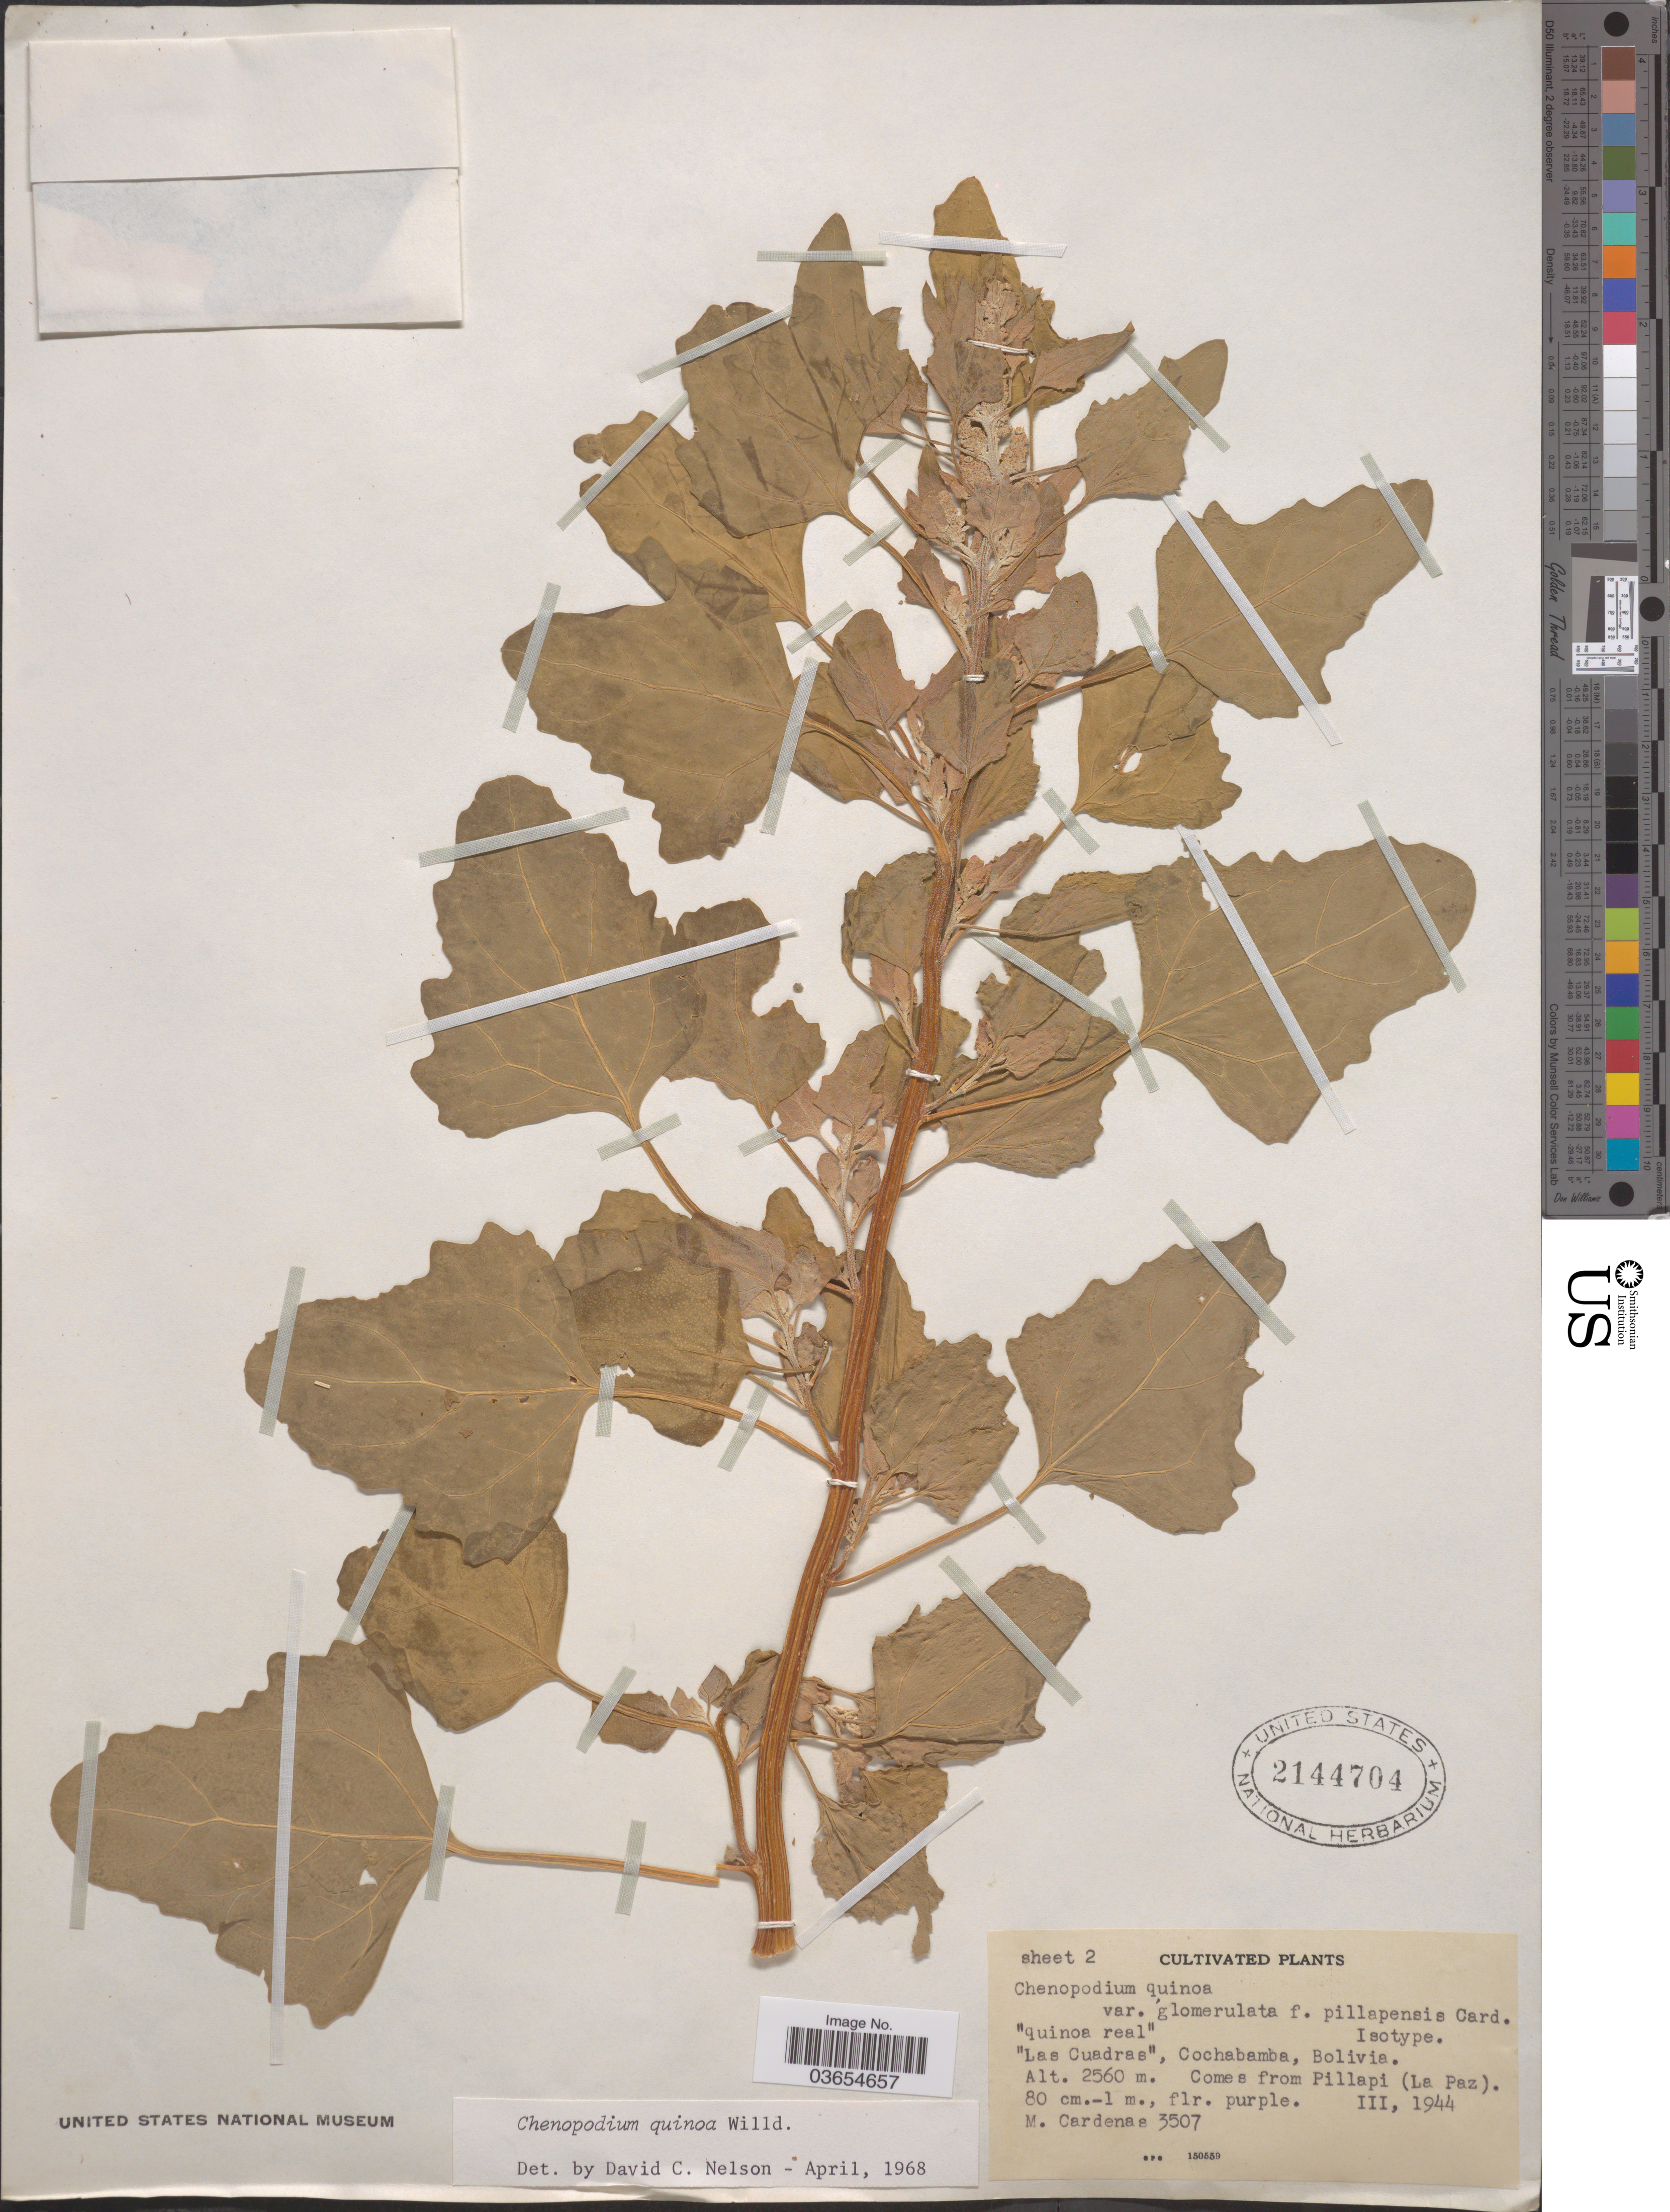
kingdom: Plantae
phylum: Tracheophyta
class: Magnoliopsida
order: Caryophyllales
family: Amaranthaceae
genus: Chenopodium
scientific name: Chenopodium quinoa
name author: Willd.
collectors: M. Cárdenas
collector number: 3507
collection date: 1944-03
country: Bolivia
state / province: Cochabamba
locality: Las Cuadras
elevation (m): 2560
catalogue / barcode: US 2144704